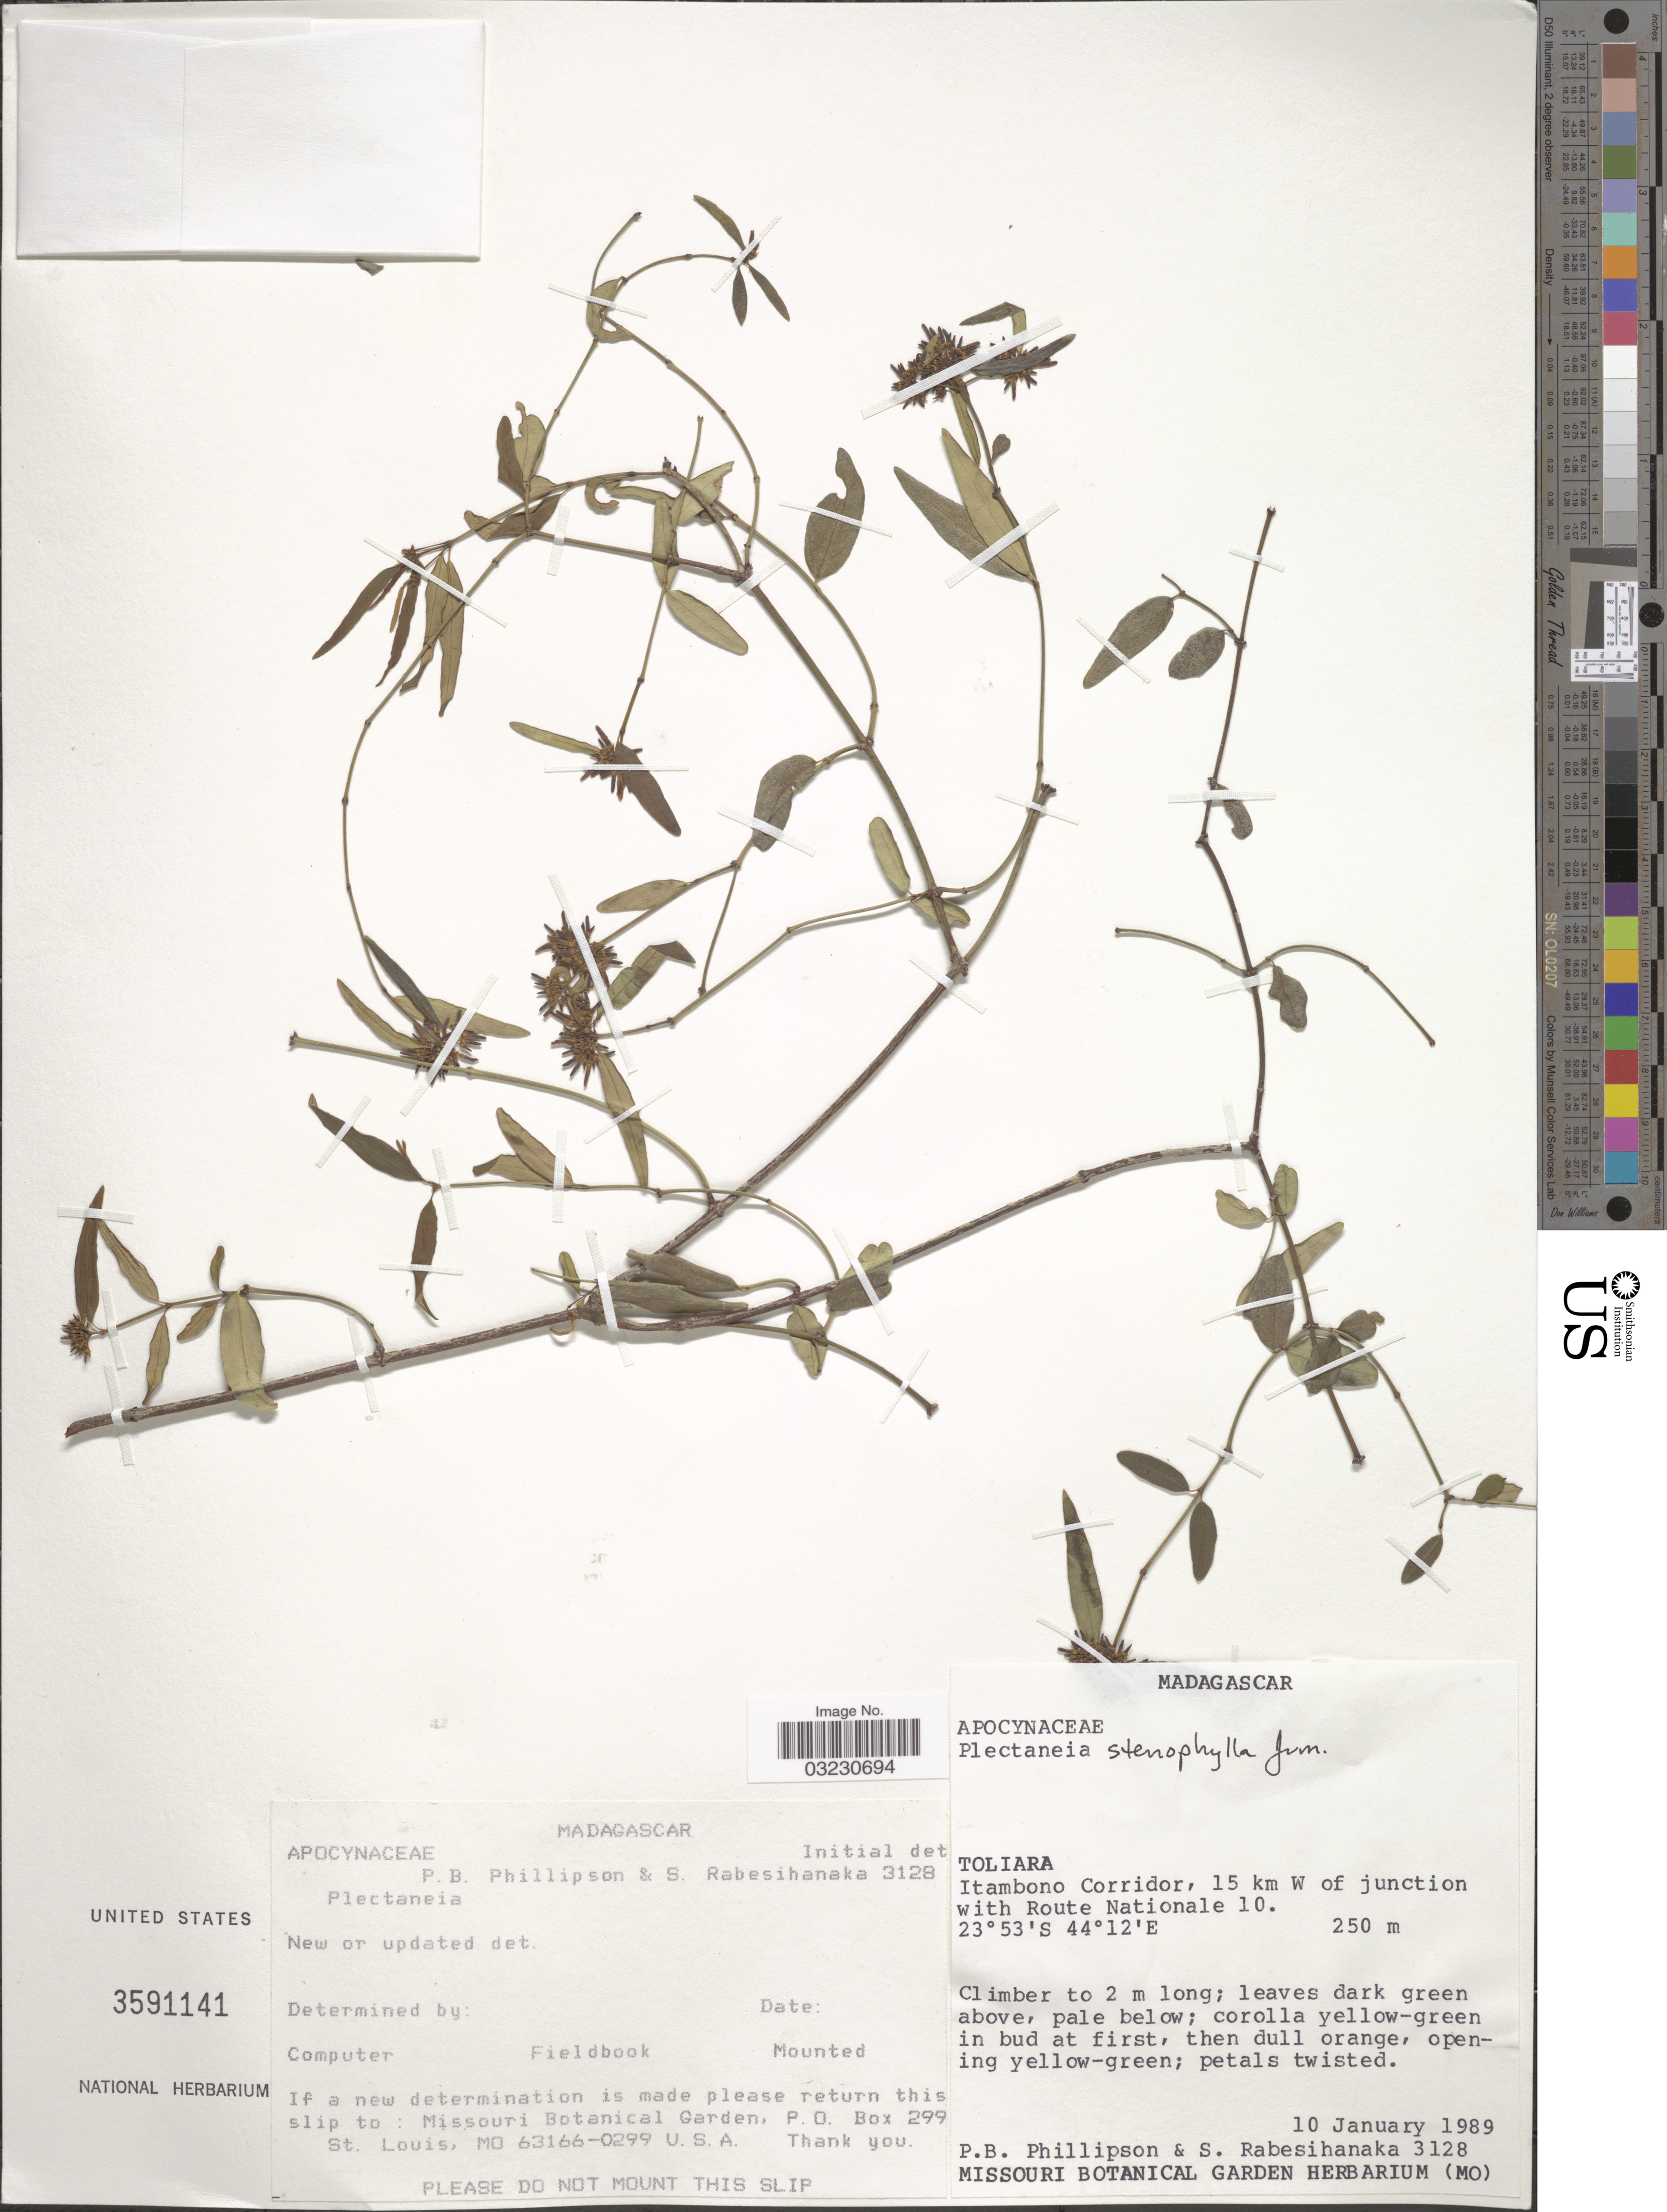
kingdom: Plantae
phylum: Tracheophyta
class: Magnoliopsida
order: Gentianales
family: Apocynaceae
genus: Plectaneia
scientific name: Plectaneia stenophylla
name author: Jum.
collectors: P. B. Phillipson & S. Rabesihanaka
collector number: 3128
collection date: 1989-01-10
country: Madagascar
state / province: Anosy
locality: Itambono Corridor, 15 km W of junction with Route Nationale 10.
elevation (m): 250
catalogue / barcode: US 3591141